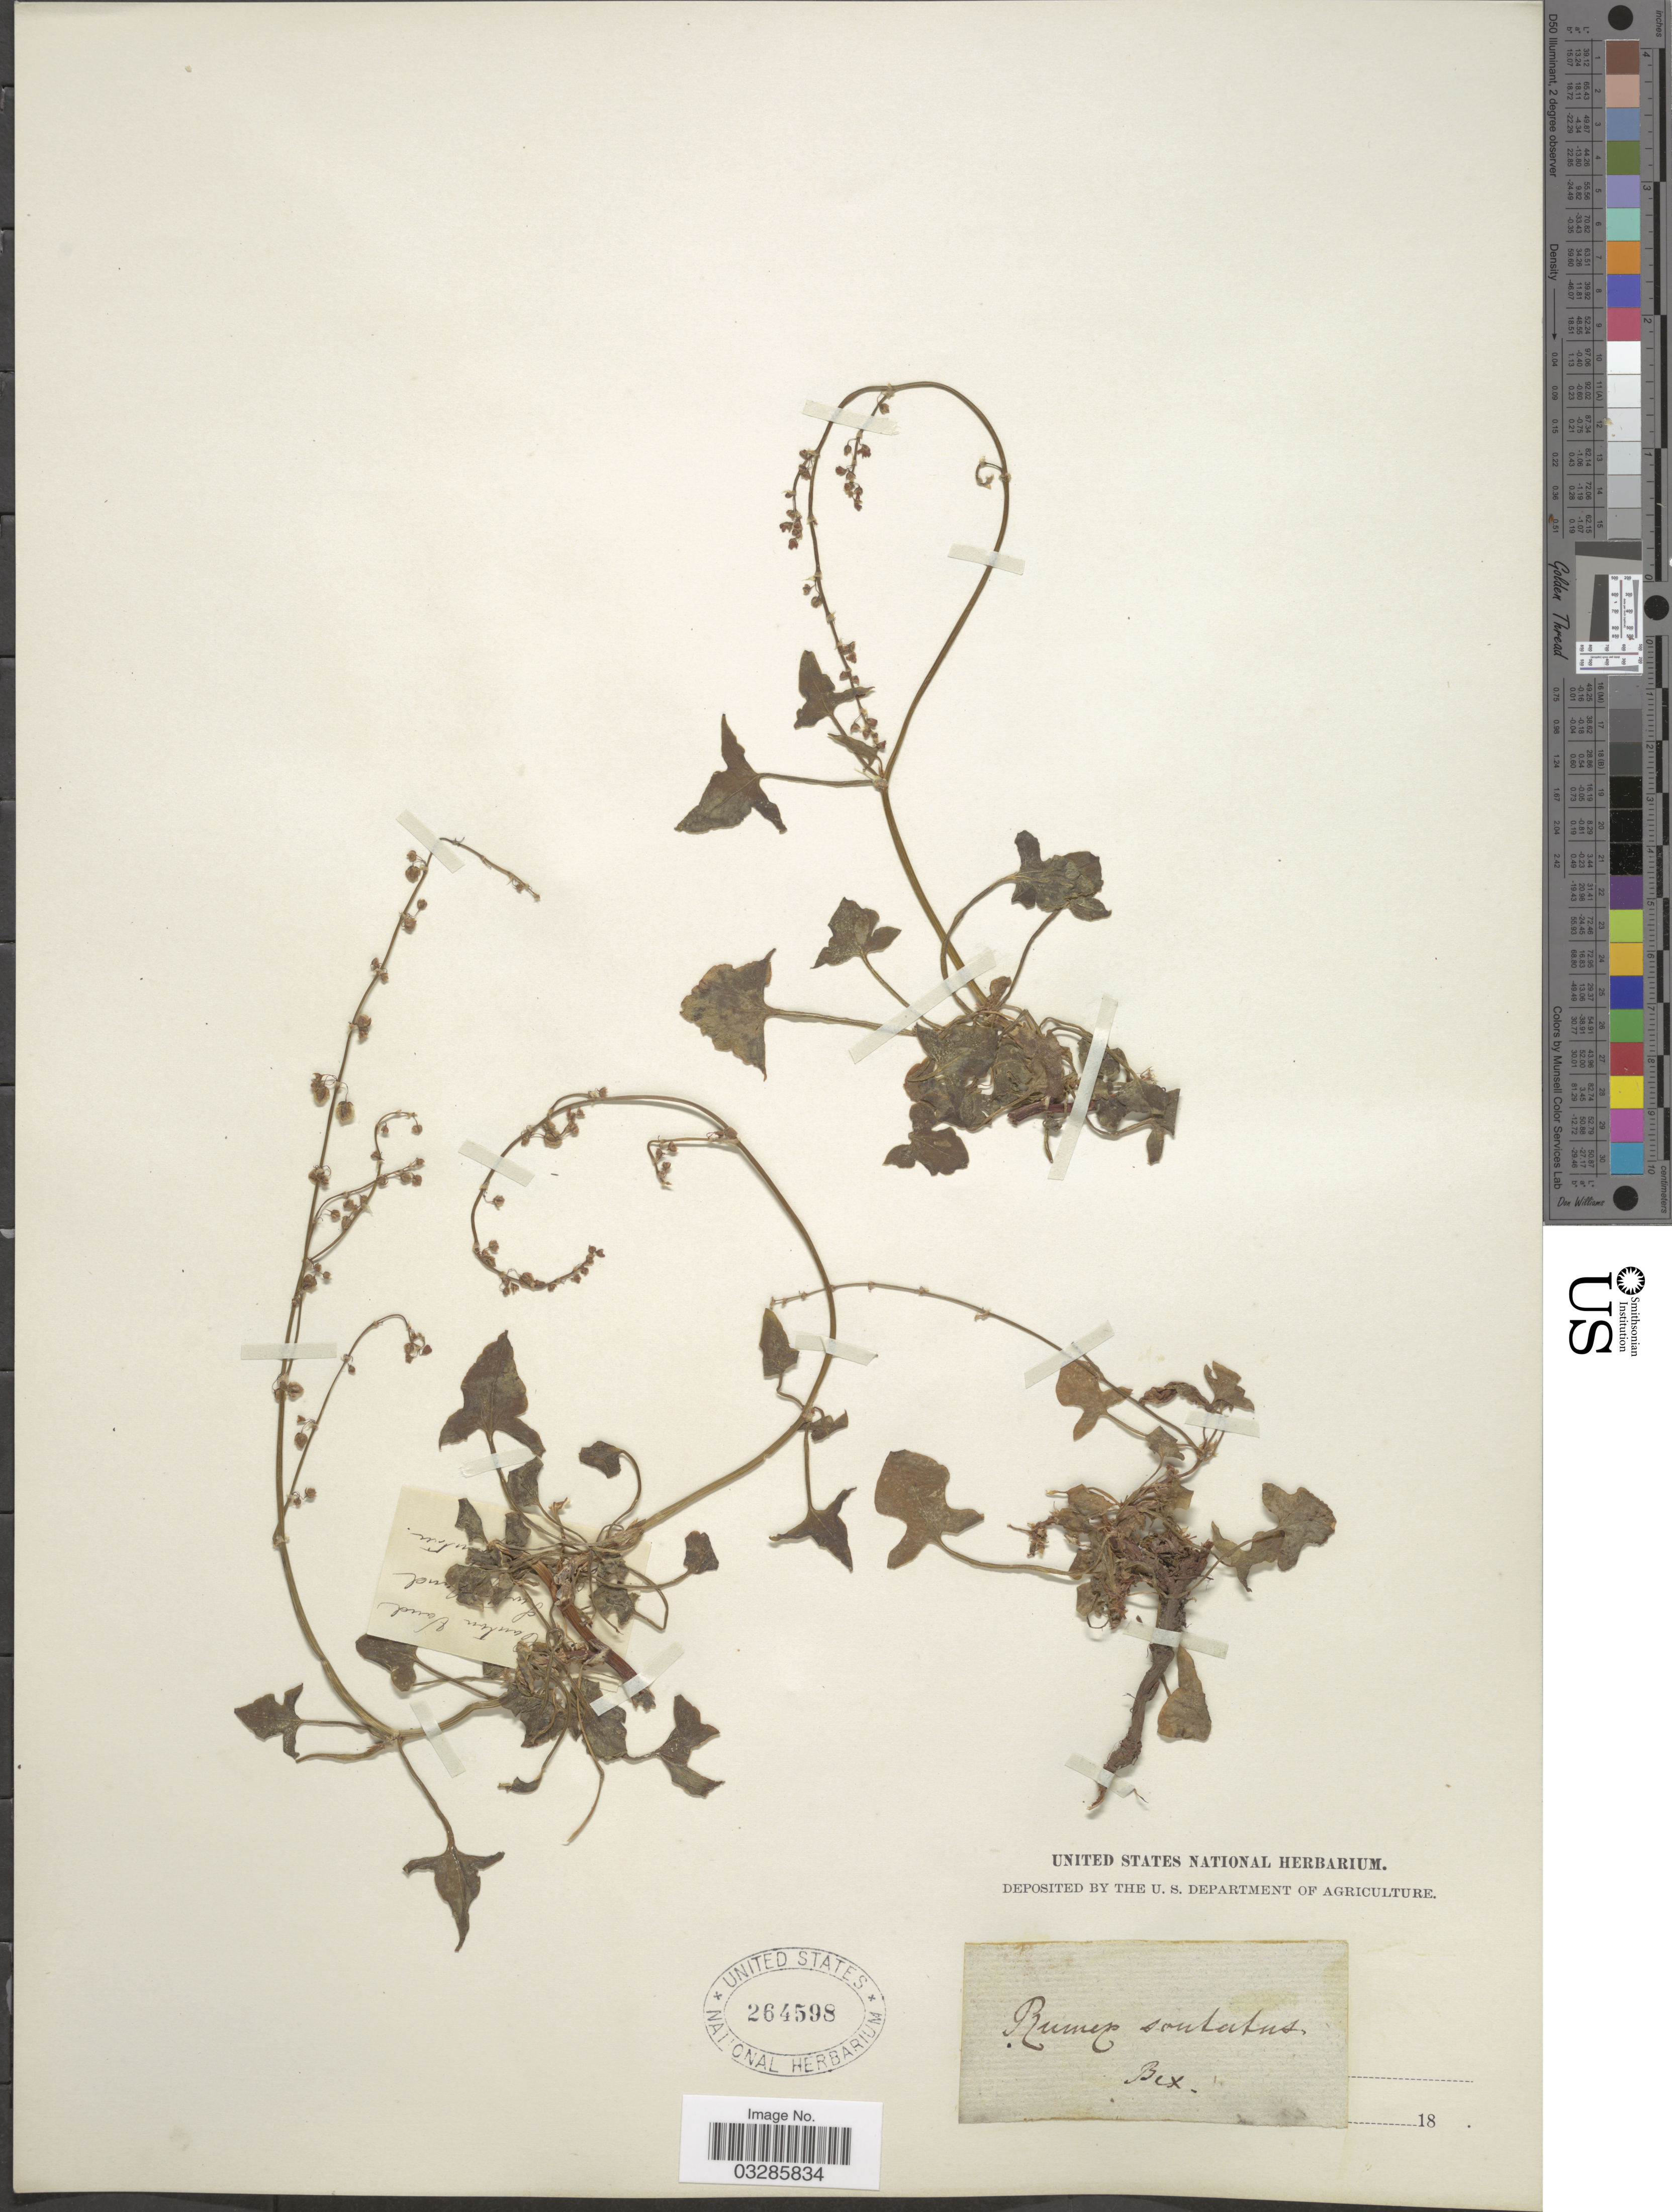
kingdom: Plantae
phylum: Tracheophyta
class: Magnoliopsida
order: Caryophyllales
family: Polygonaceae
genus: Rumex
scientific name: Rumex scutatus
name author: L.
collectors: ex herb. United States National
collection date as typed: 18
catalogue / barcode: US 264598